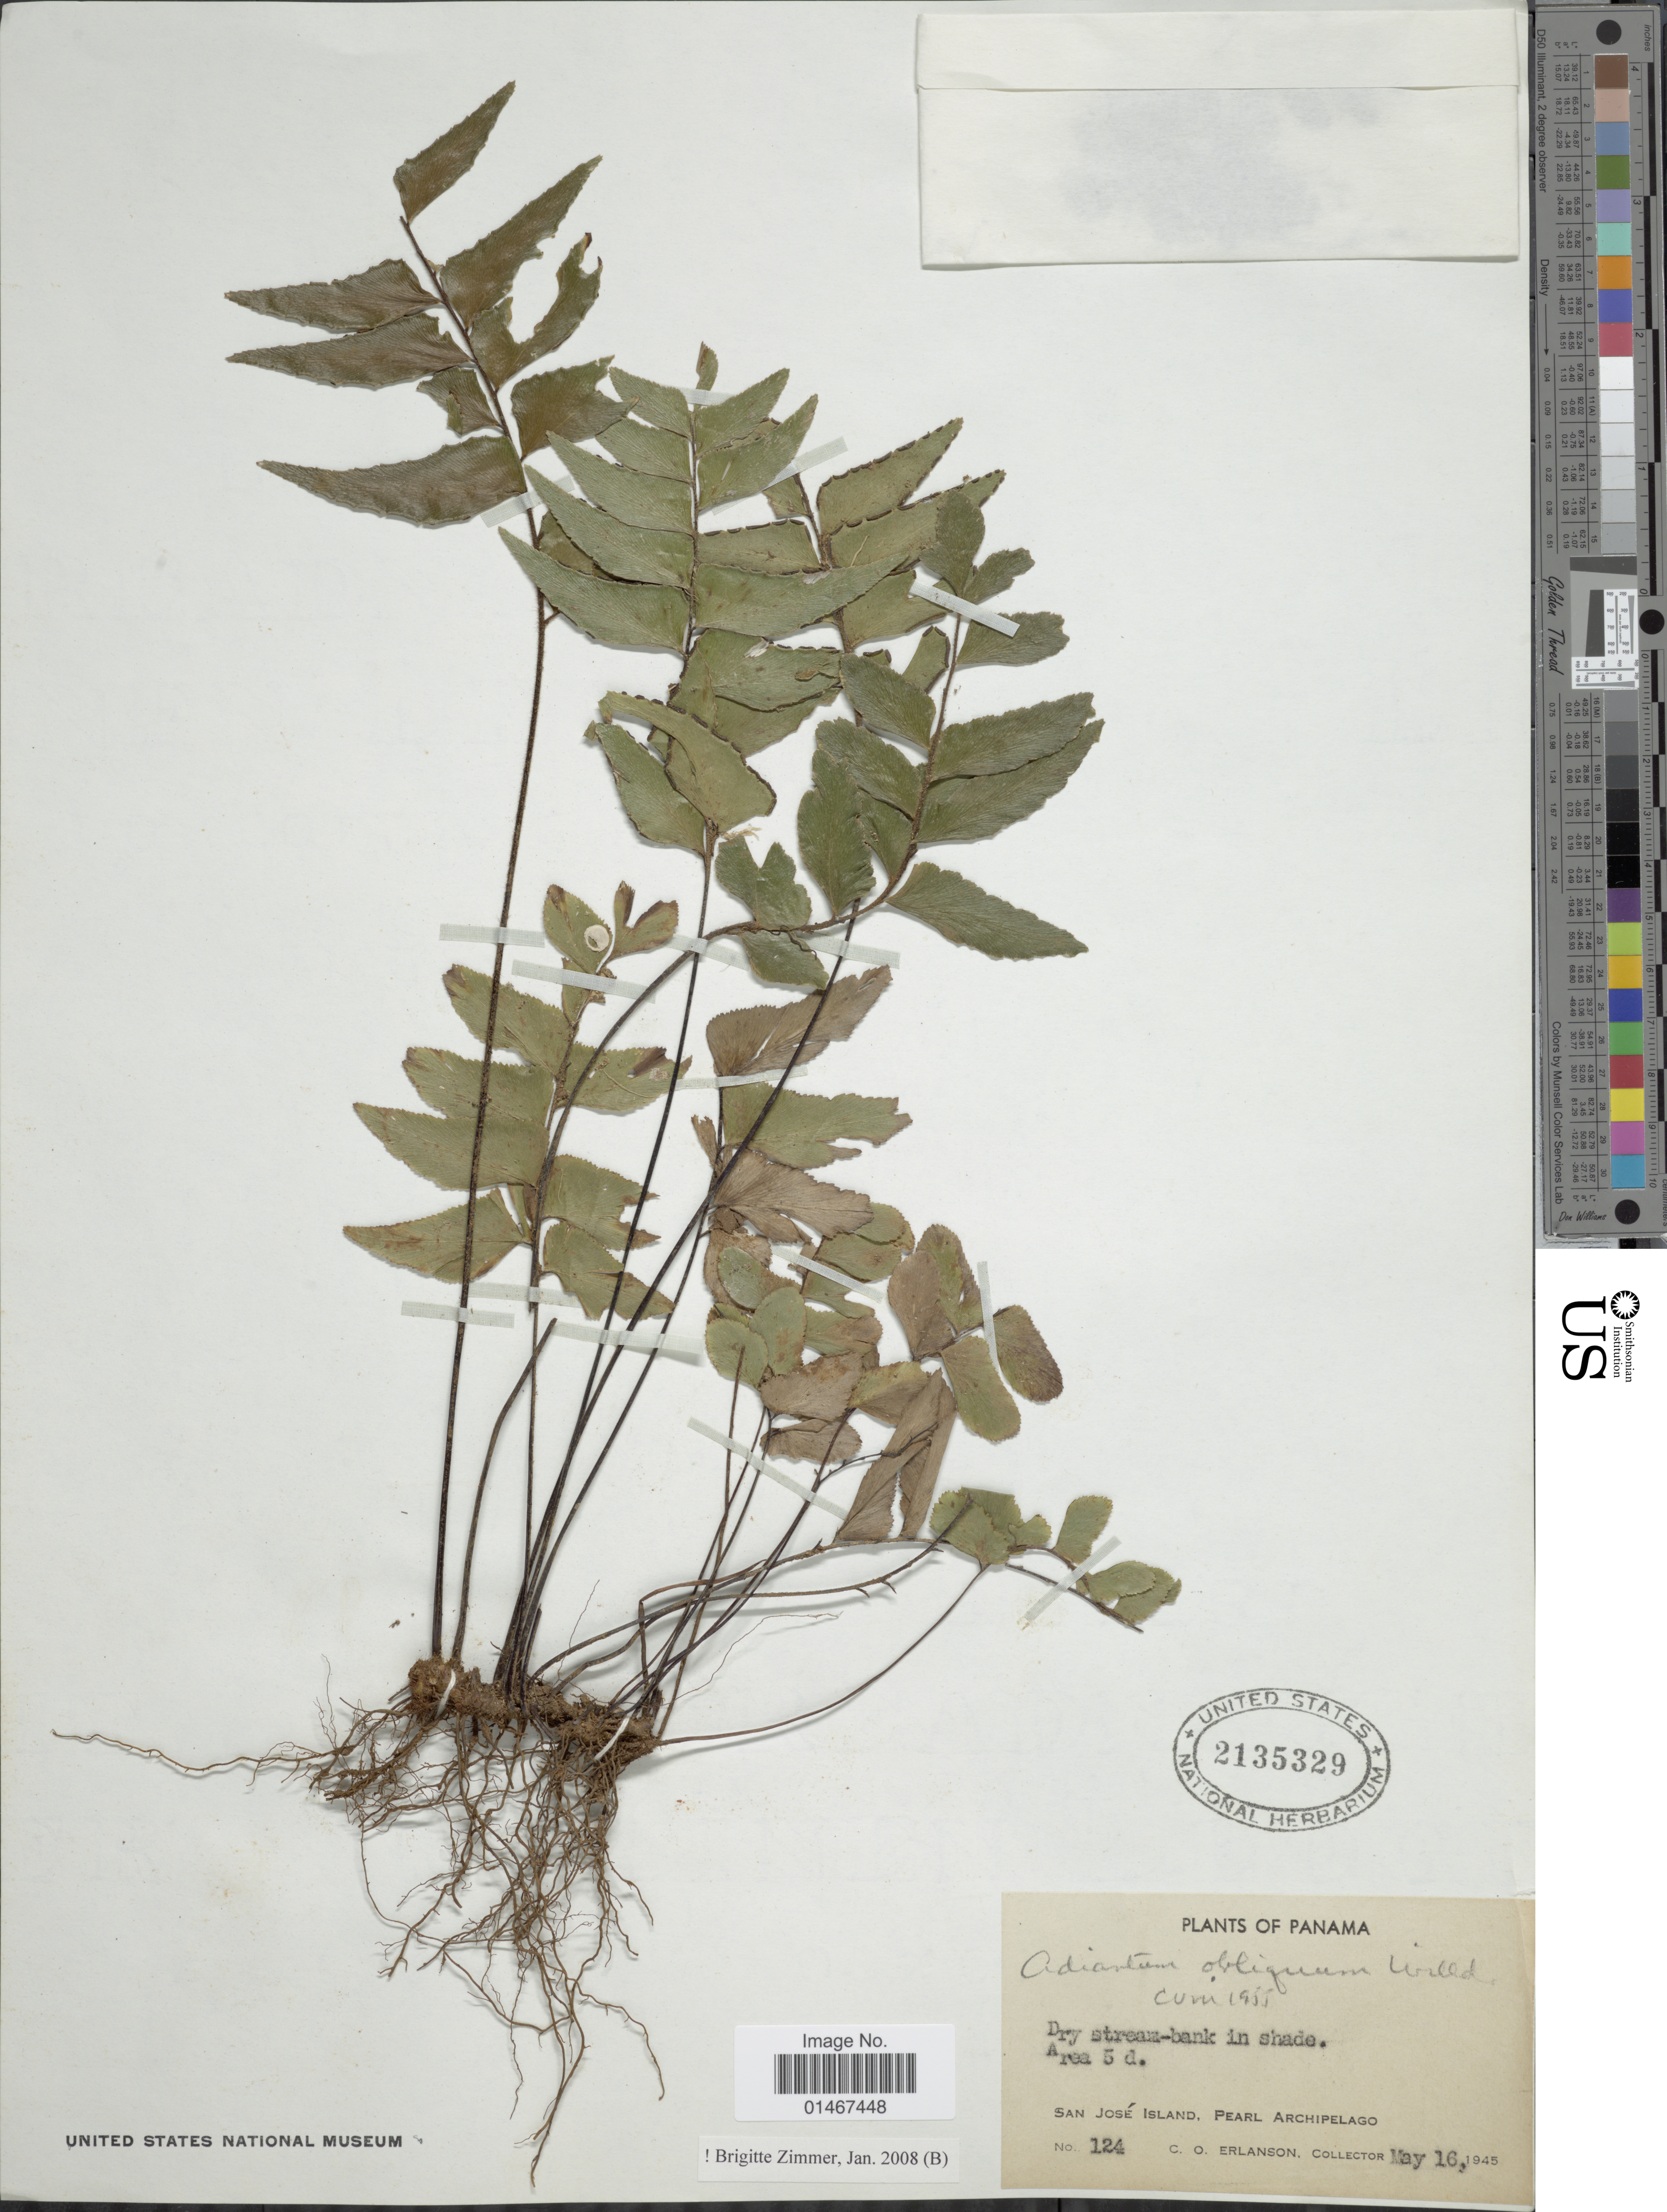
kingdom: Plantae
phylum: Tracheophyta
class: Polypodiopsida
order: Polypodiales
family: Pteridaceae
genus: Adiantum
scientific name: Adiantum obliquum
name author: Willd.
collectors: C. O. Erlanson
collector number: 124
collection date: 1945-05-16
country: Panama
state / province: Panamá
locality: Area 5 d. San Jose Island, Pearl Archipelago.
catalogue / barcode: US 2135329